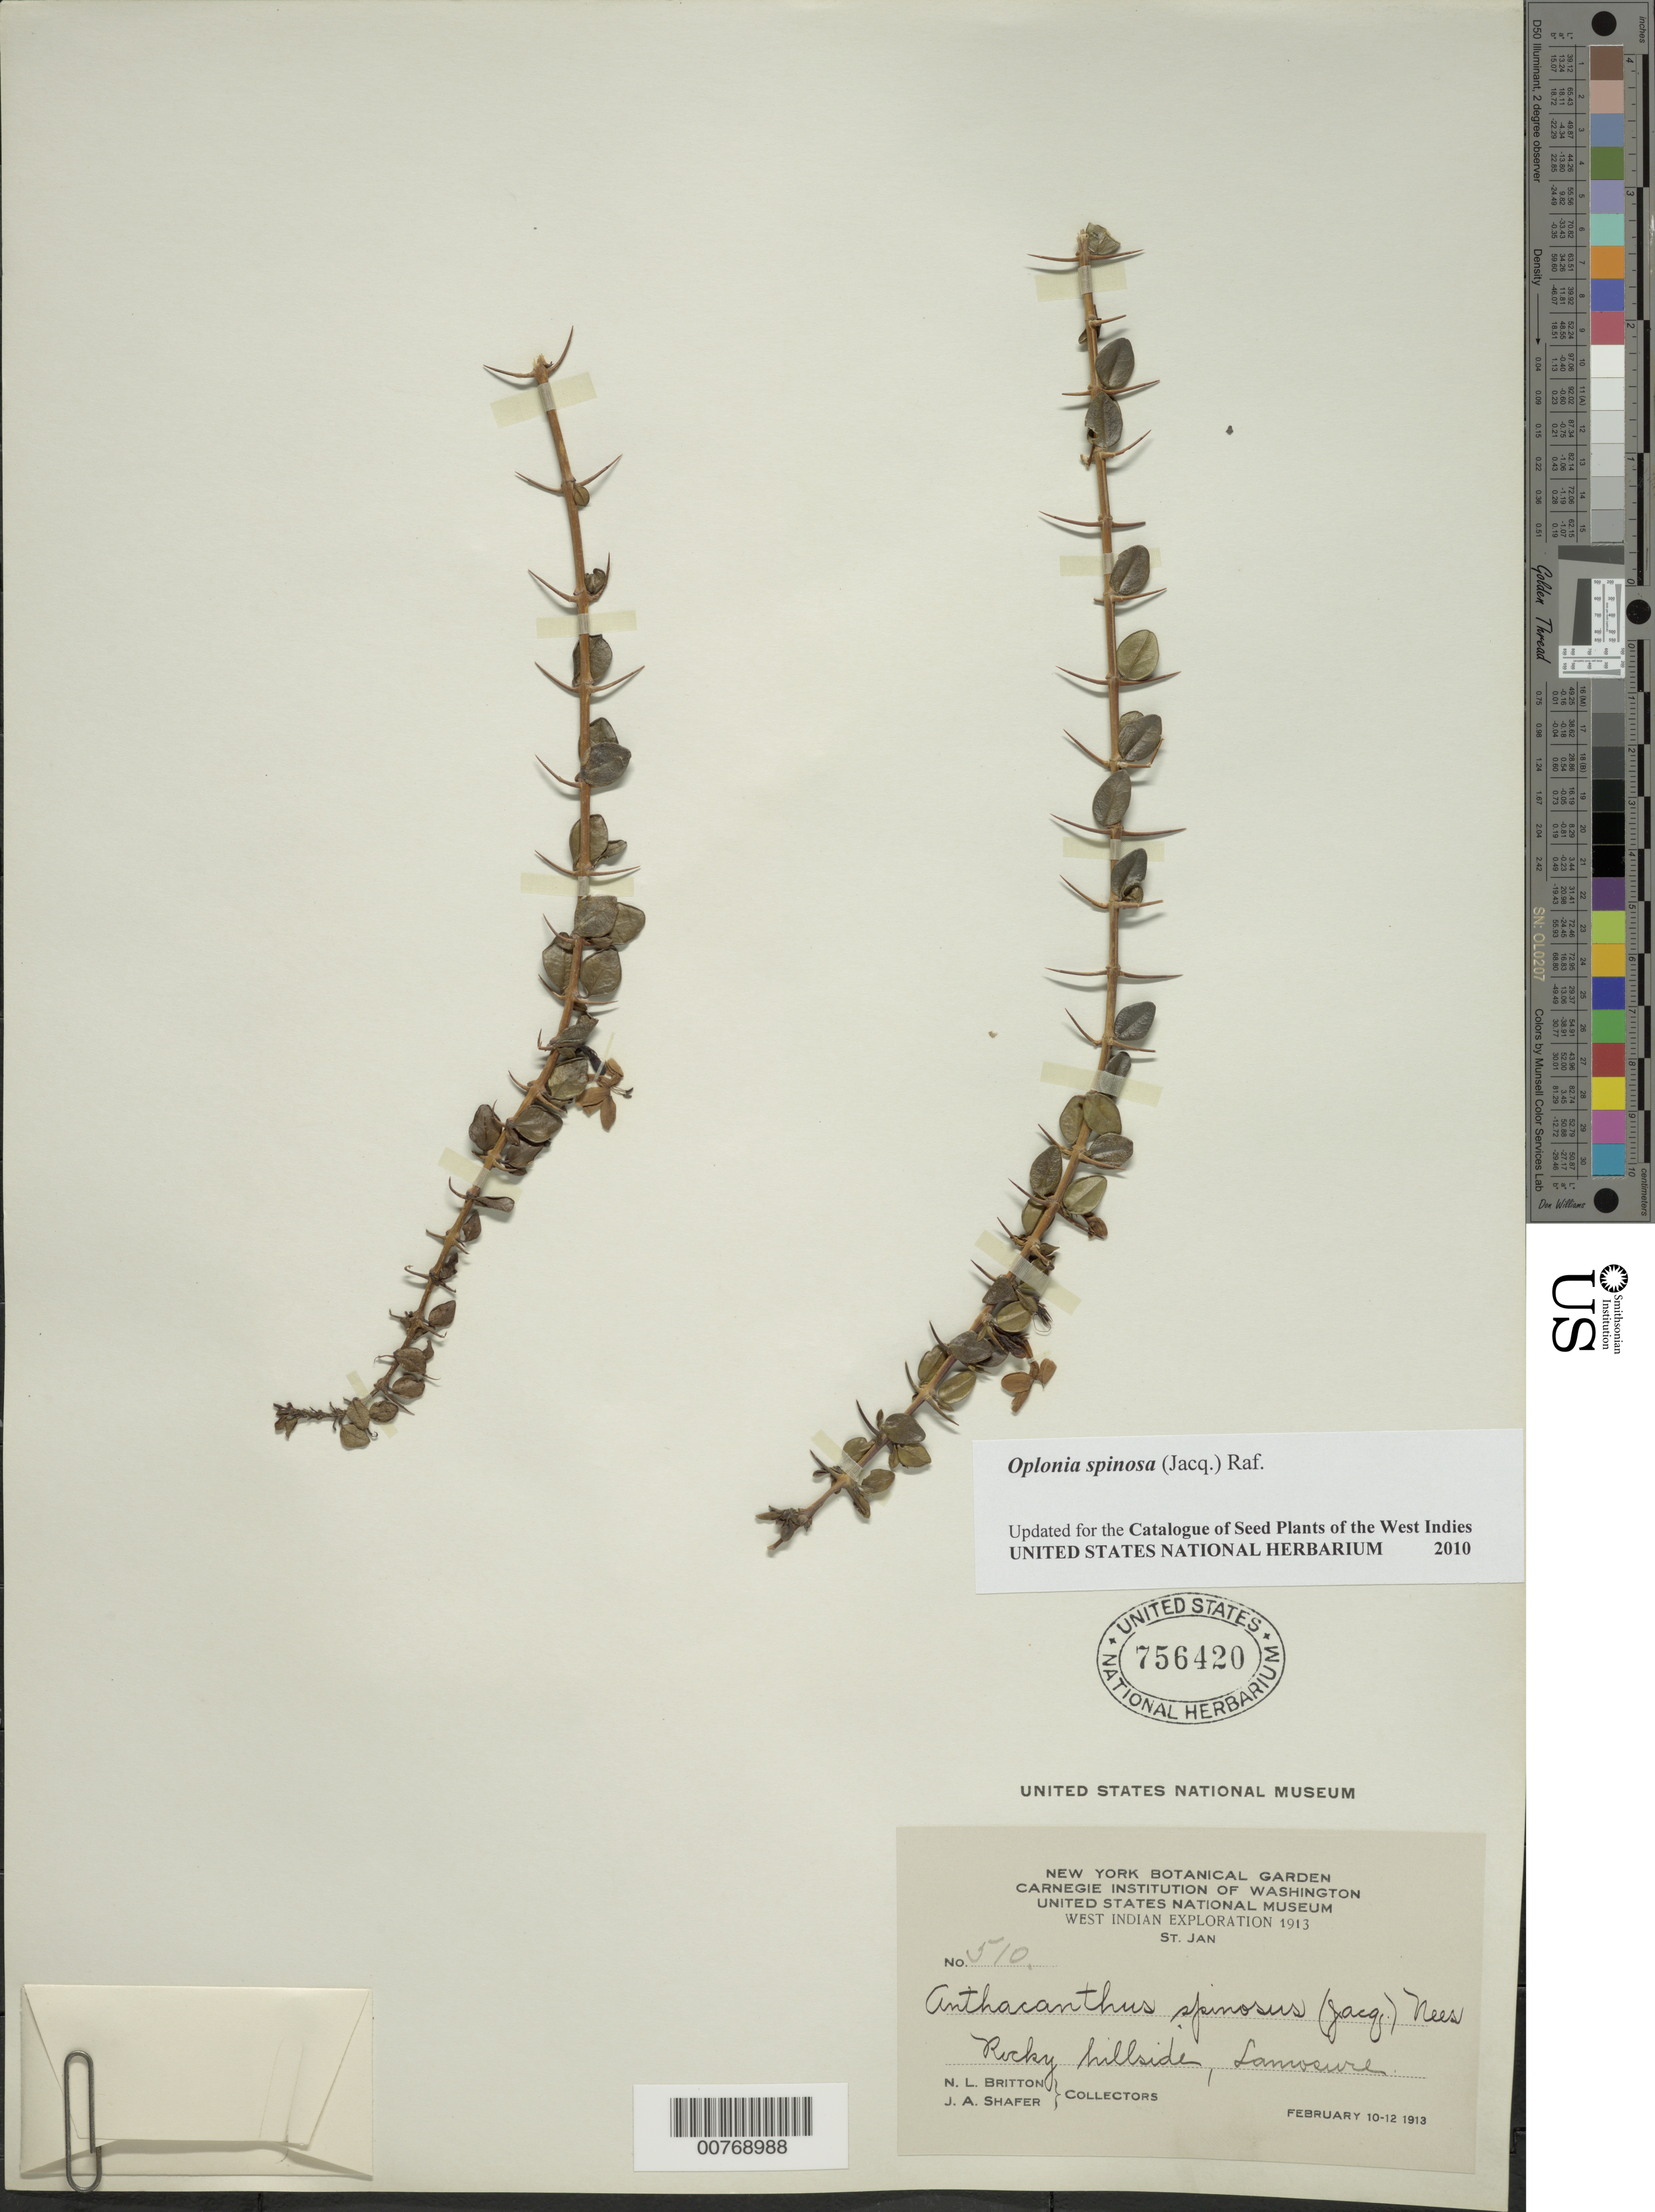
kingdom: Plantae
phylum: Tracheophyta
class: Magnoliopsida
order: Lamiales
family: Acanthaceae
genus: Oplonia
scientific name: Oplonia spinosa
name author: Raf.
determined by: Acevedo-Rodríguez, P., (BOT), Smithsonian Institution - National Museum of Natural History (UNITED STATES)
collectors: N. Britton & J. A. Shafer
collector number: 510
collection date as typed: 10 Feb 1913 to 12 Feb 1913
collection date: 1913-02-10/1913-02-12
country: U.S. Virgin Islands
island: St. John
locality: Lamesure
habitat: Rocky hillside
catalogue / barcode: US 756420